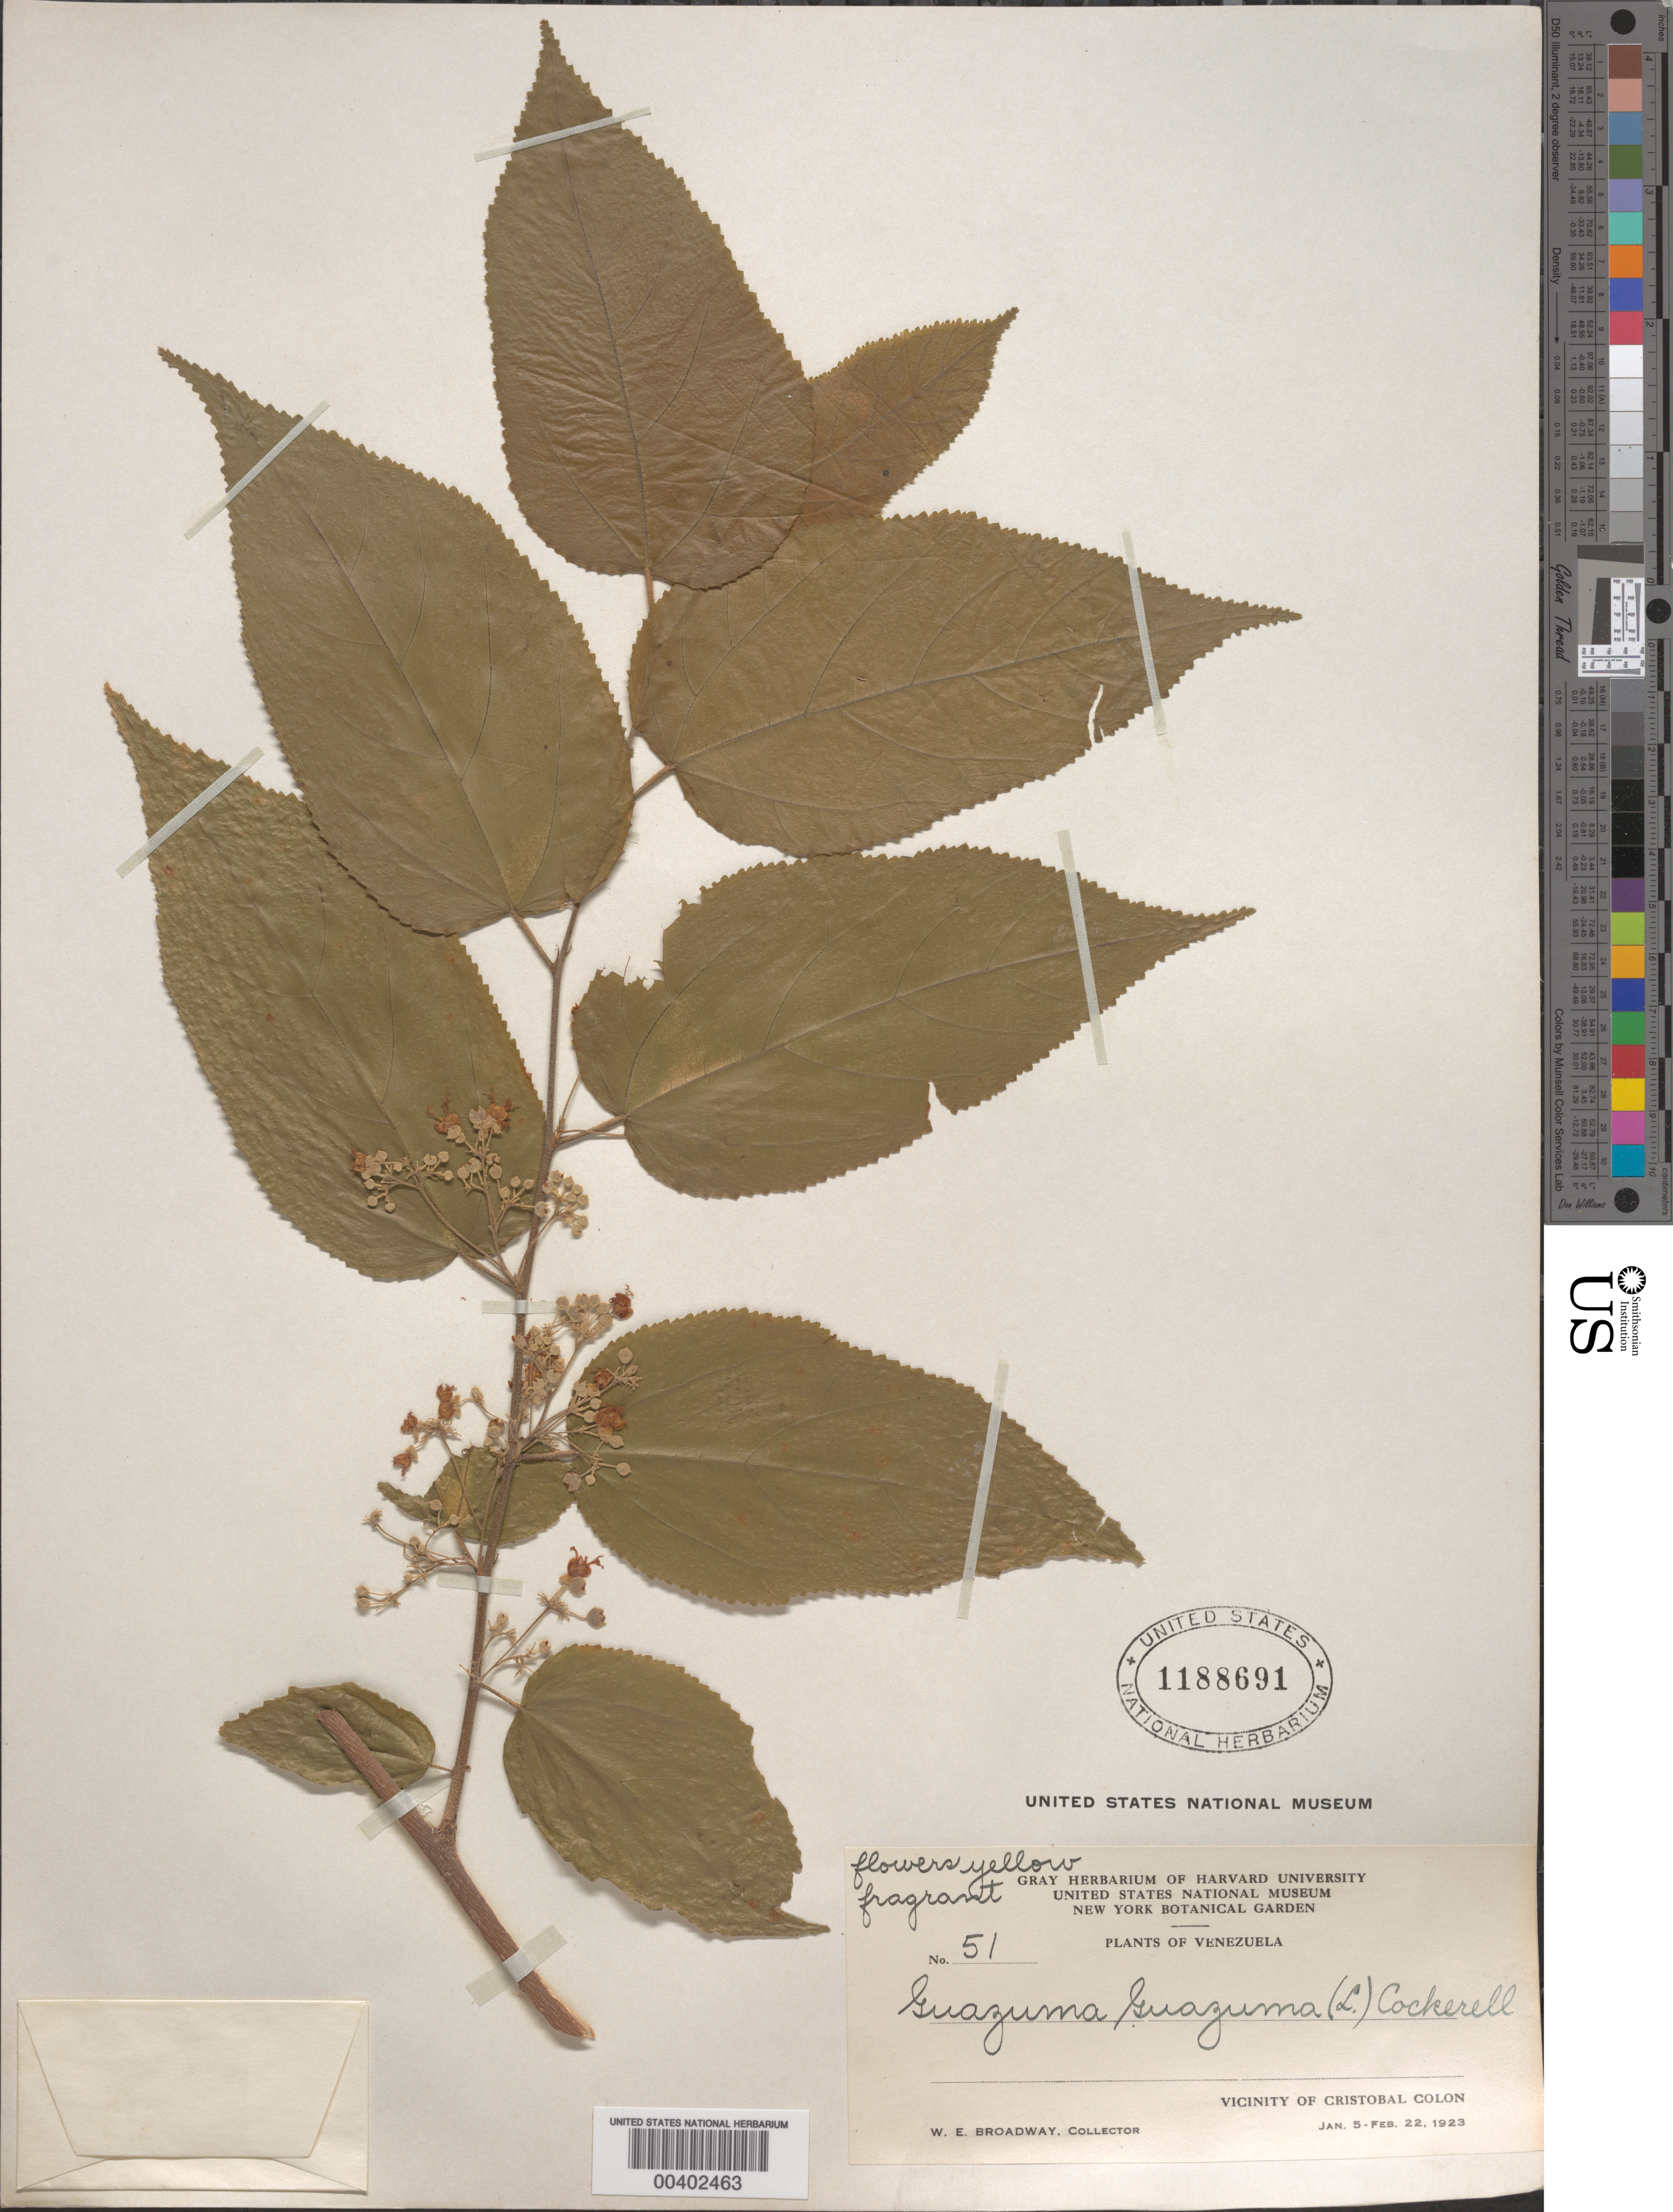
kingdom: Plantae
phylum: Tracheophyta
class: Magnoliopsida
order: Malvales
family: Malvaceae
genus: Guazuma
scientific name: Guazuma ulmifolia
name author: Lam.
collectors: W. E. Broadway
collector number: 51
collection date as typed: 05 Jan 1923 to 22 Feb 1923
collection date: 1923-01-05/1923-02-22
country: Venezuela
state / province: Portuguesa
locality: Vicinity of Cristobal Colon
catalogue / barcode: US 1188691